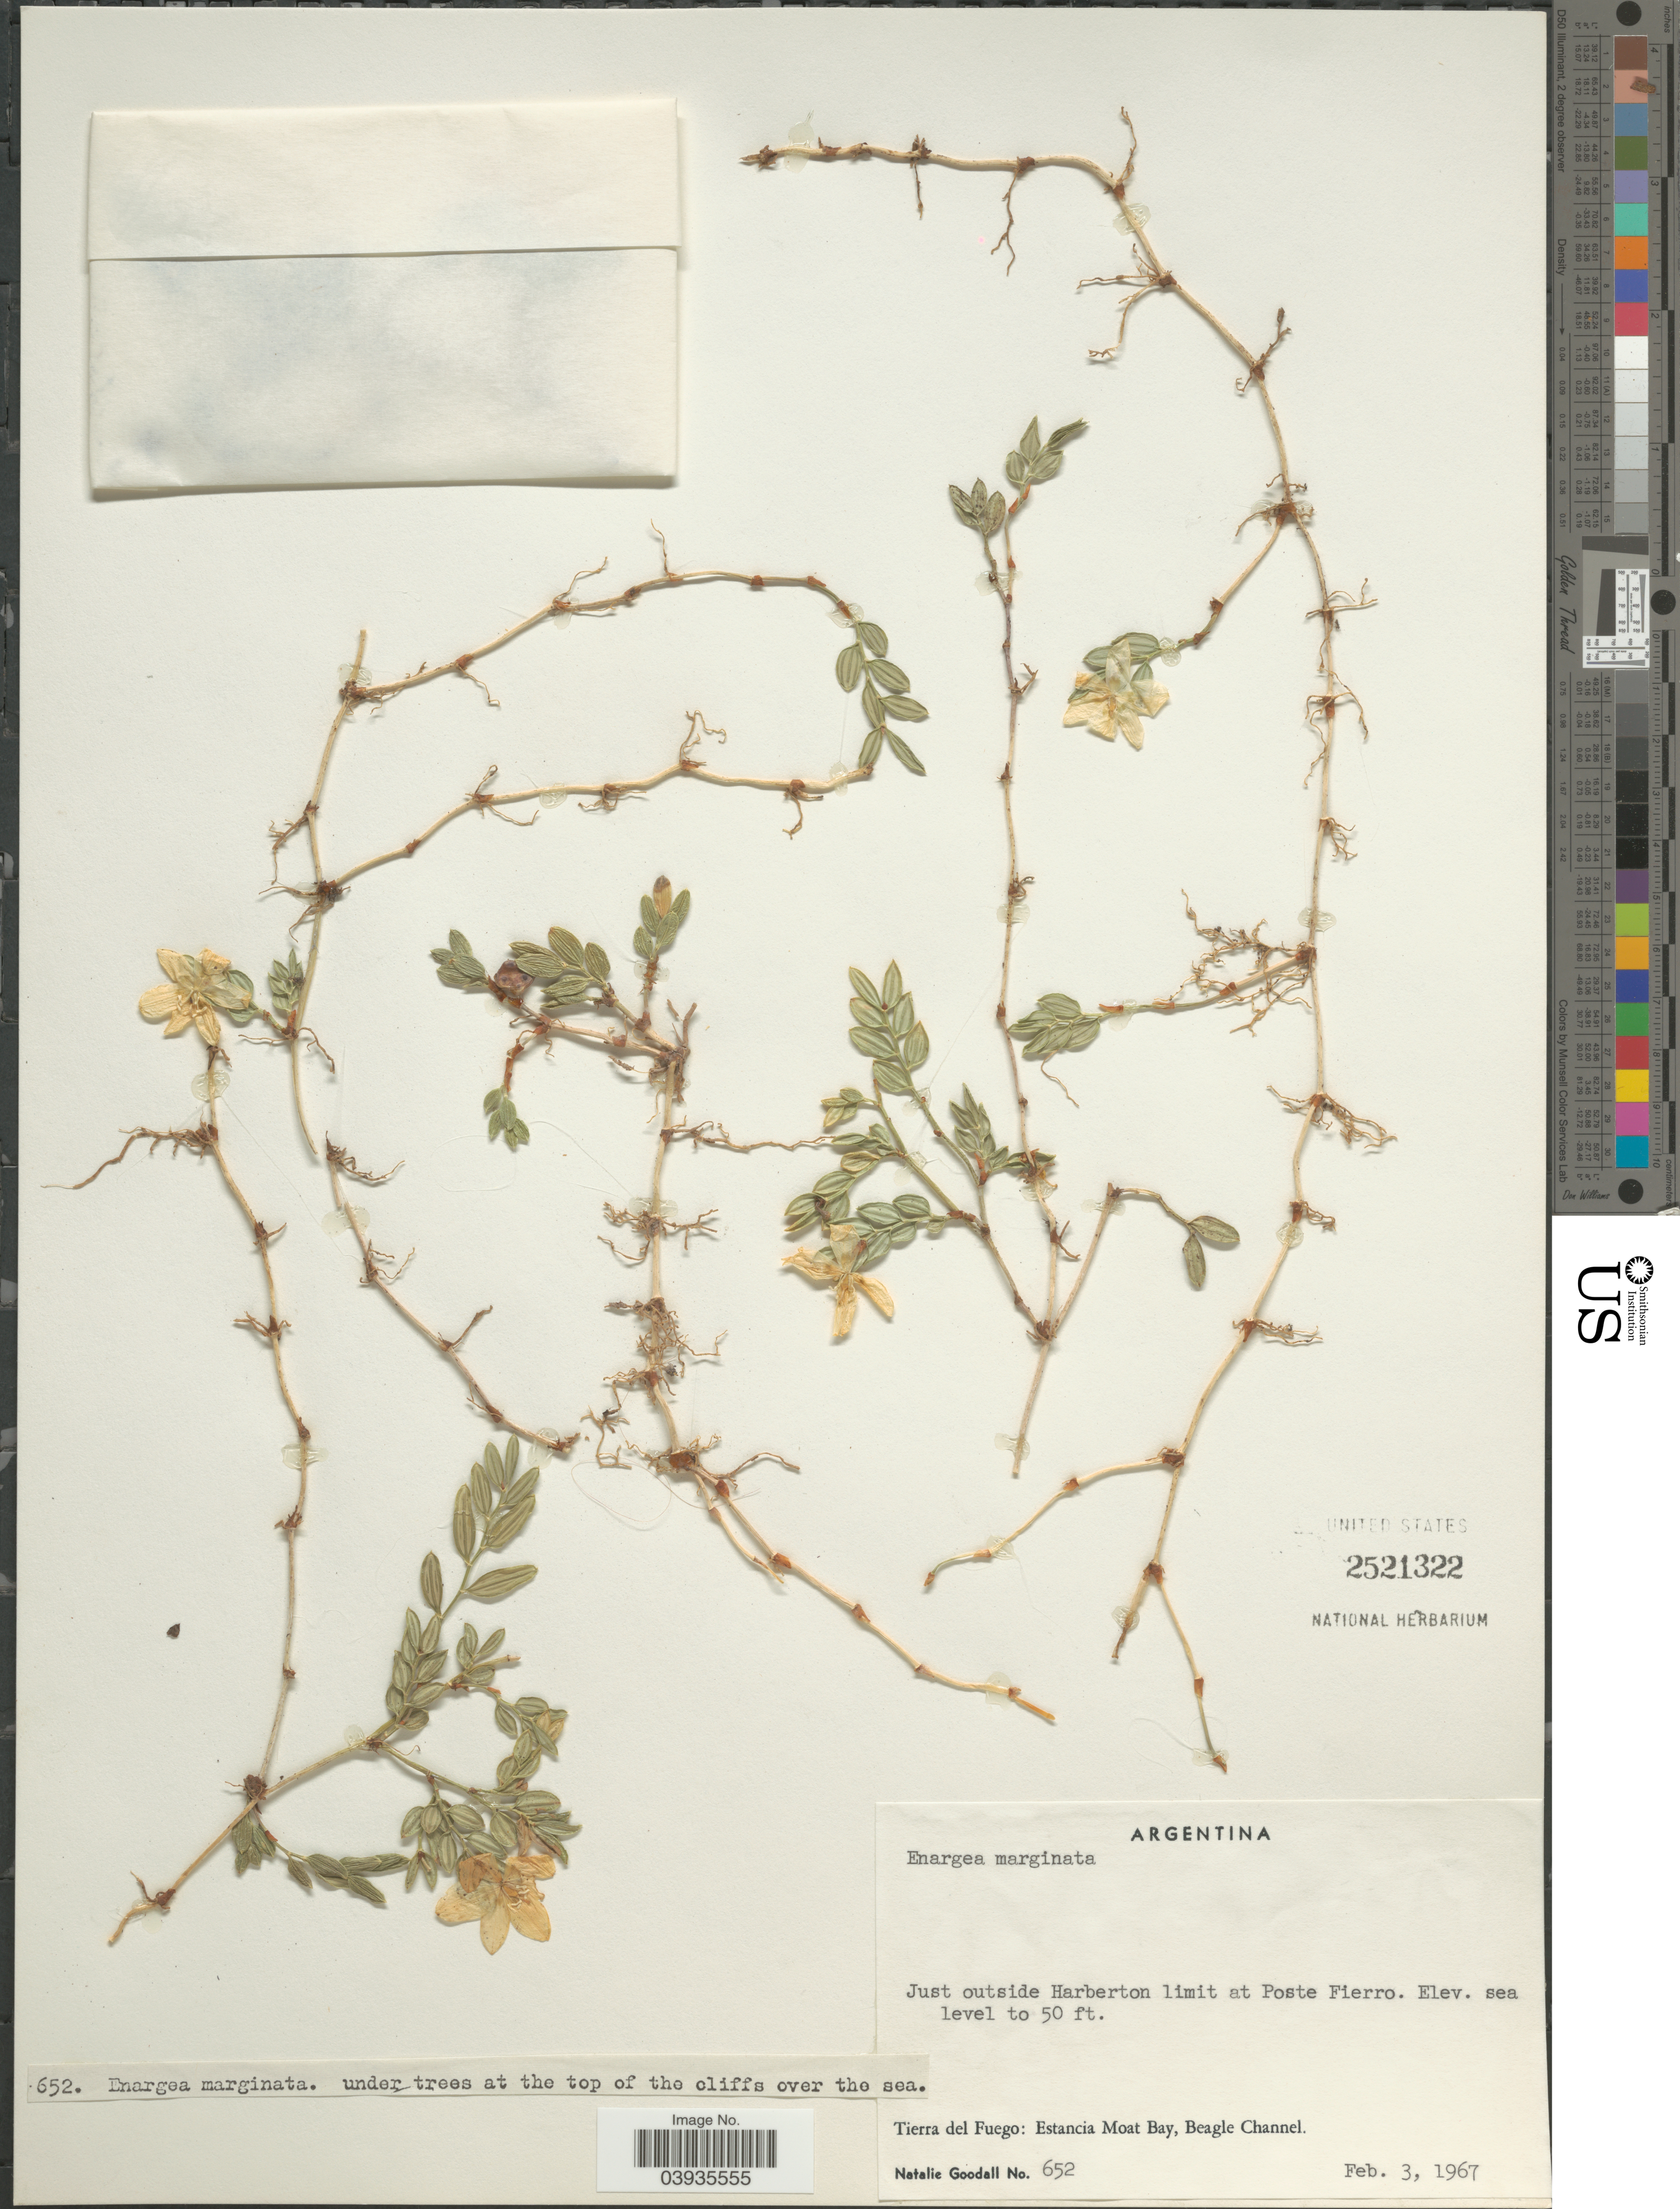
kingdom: Plantae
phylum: Tracheophyta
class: Liliopsida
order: Liliales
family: Alstroemeriaceae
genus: Luzuriaga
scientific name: Luzuriaga marginata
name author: (Gaertn.) Benth. & Hook. f.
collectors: N. Goodall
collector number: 652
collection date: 1967-02-03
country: Argentina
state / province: Tierra del Fuego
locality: Just outside Harberton limit at Poste Fierro. At the top of the cliffs over the sea. Estancia Moat Bay, Beagle Channel.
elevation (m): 0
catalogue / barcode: US 2521322